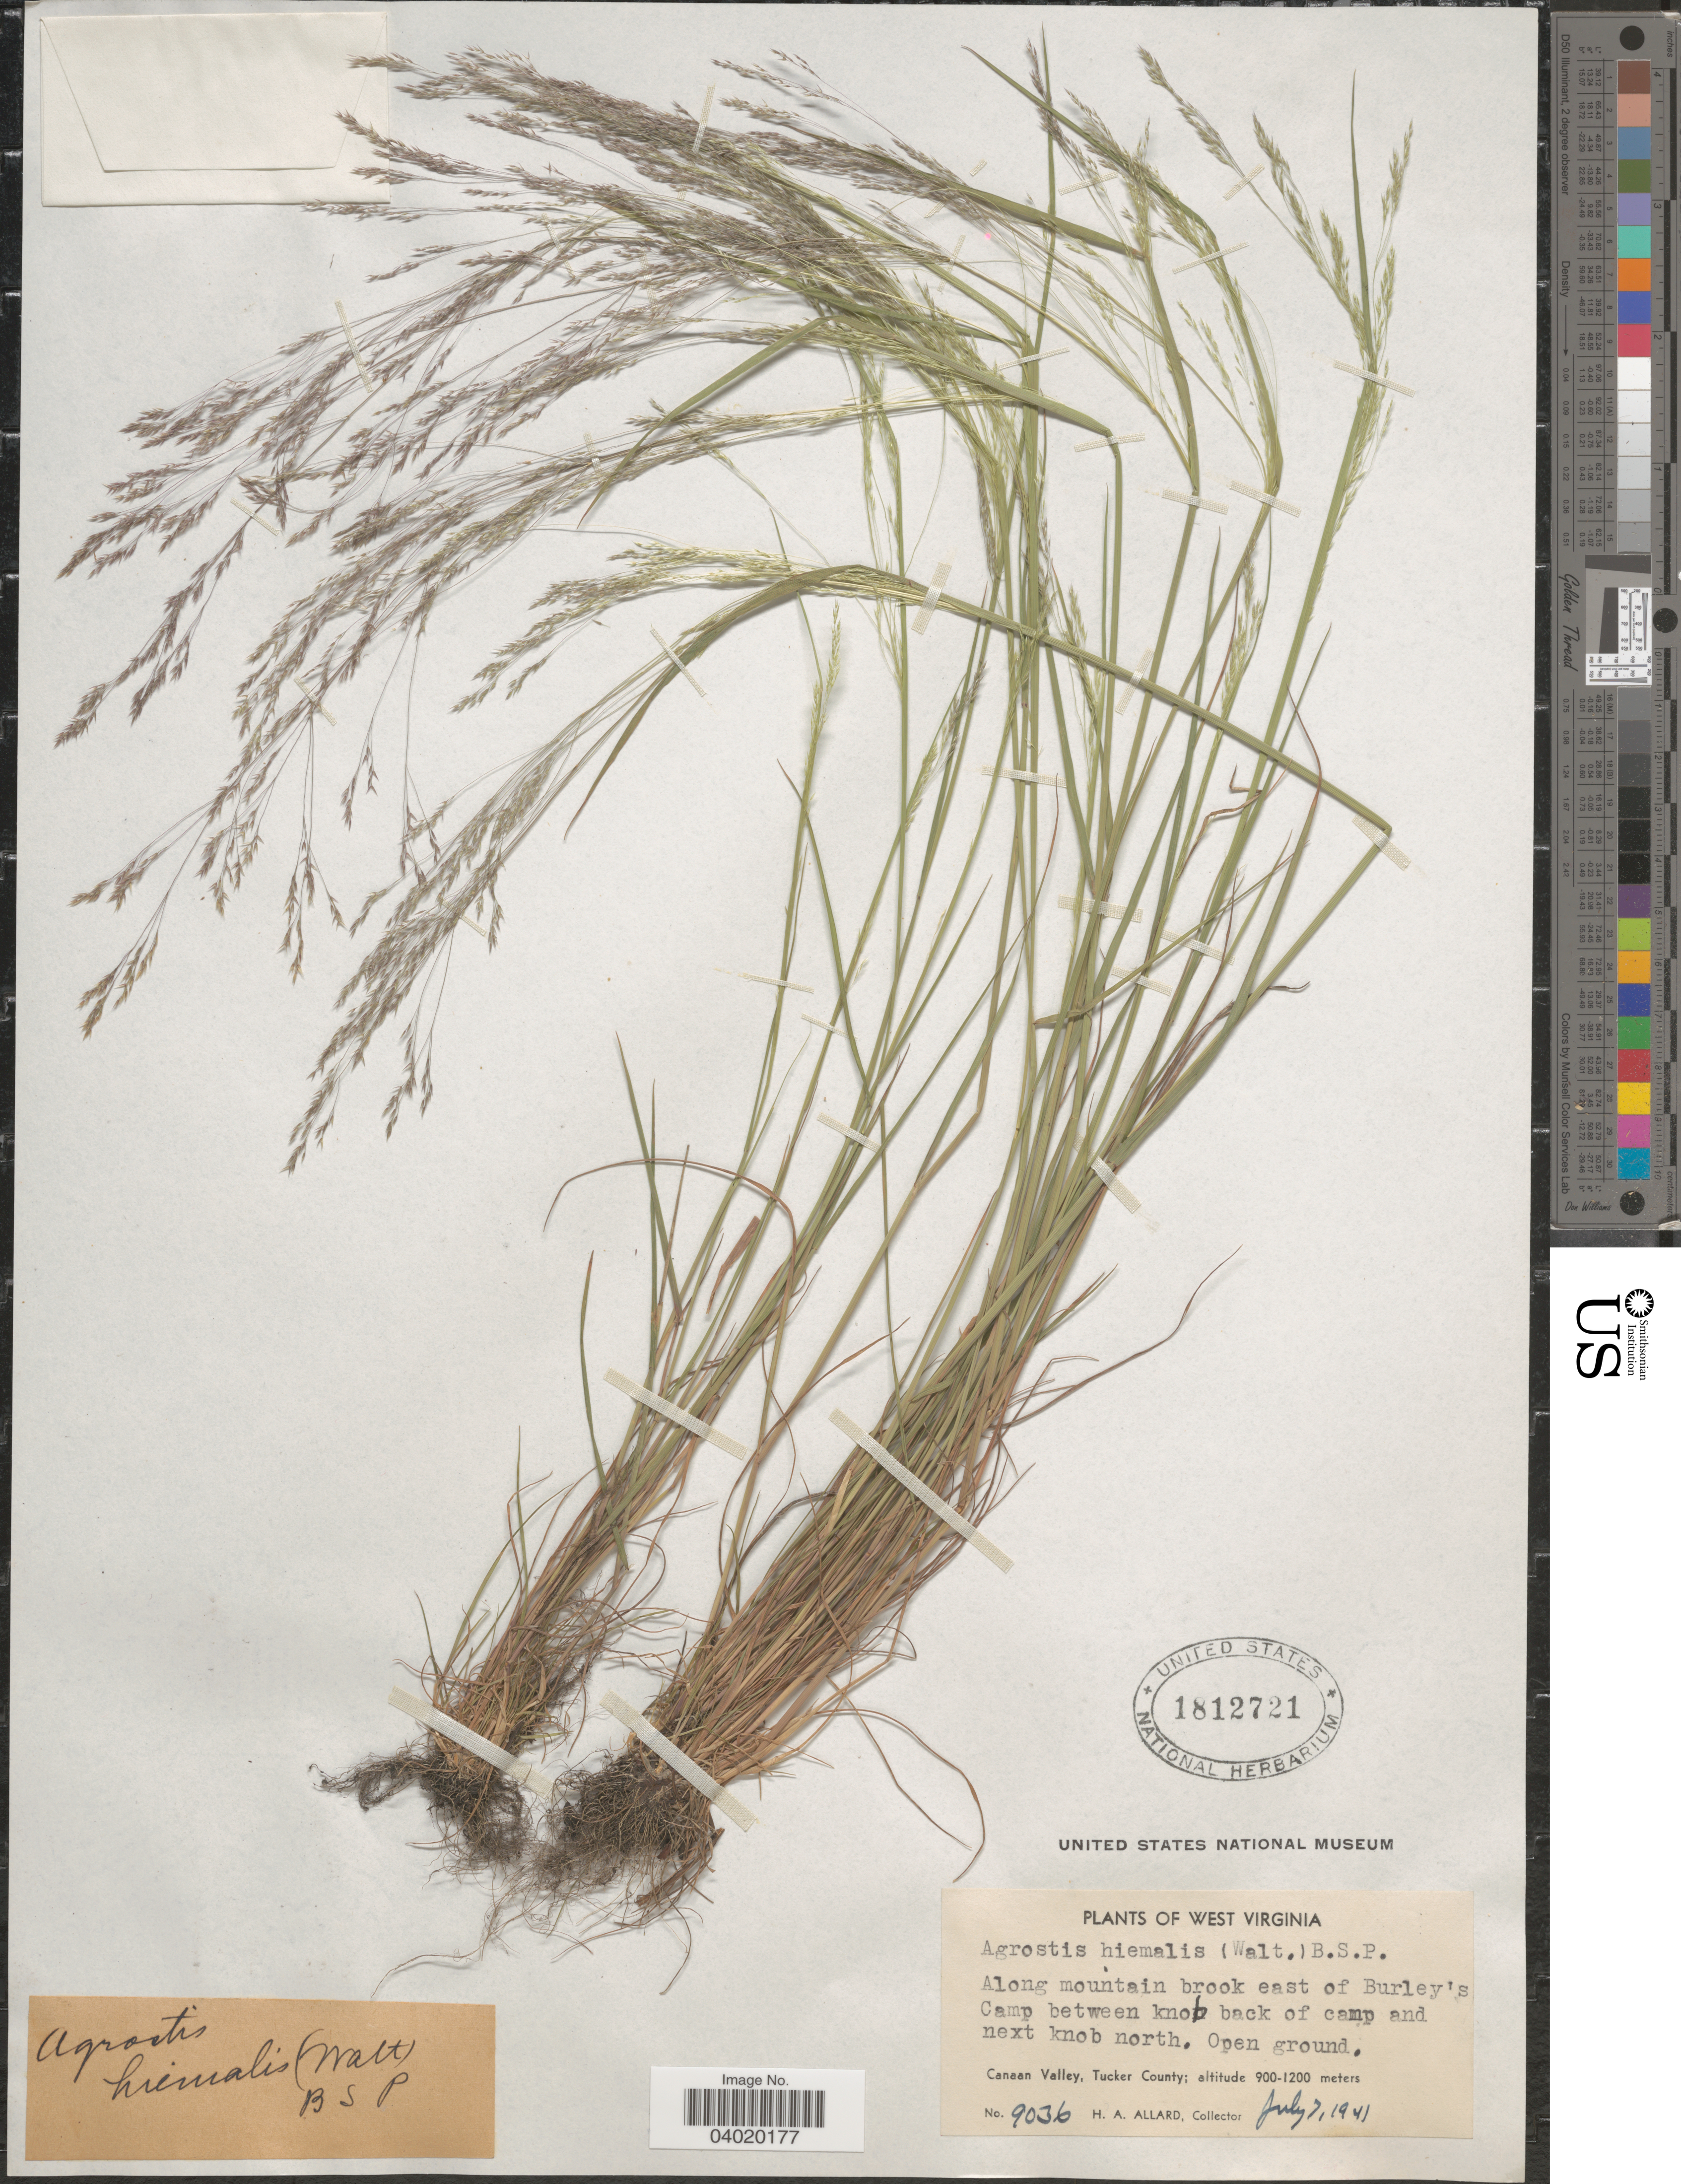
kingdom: Plantae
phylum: Tracheophyta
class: Liliopsida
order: Poales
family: Poaceae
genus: Agrostis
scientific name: Agrostis hyemalis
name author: (Walter) Britton et al.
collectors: H. A. Allard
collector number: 9036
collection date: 1941-07-07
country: United States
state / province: West Virginia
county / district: Tucker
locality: Along mountain brook east of Burley's Camp between knob back of camp and next knob north, Open ground. Canaan Valley, Tucker County.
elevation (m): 900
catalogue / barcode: US 1812721